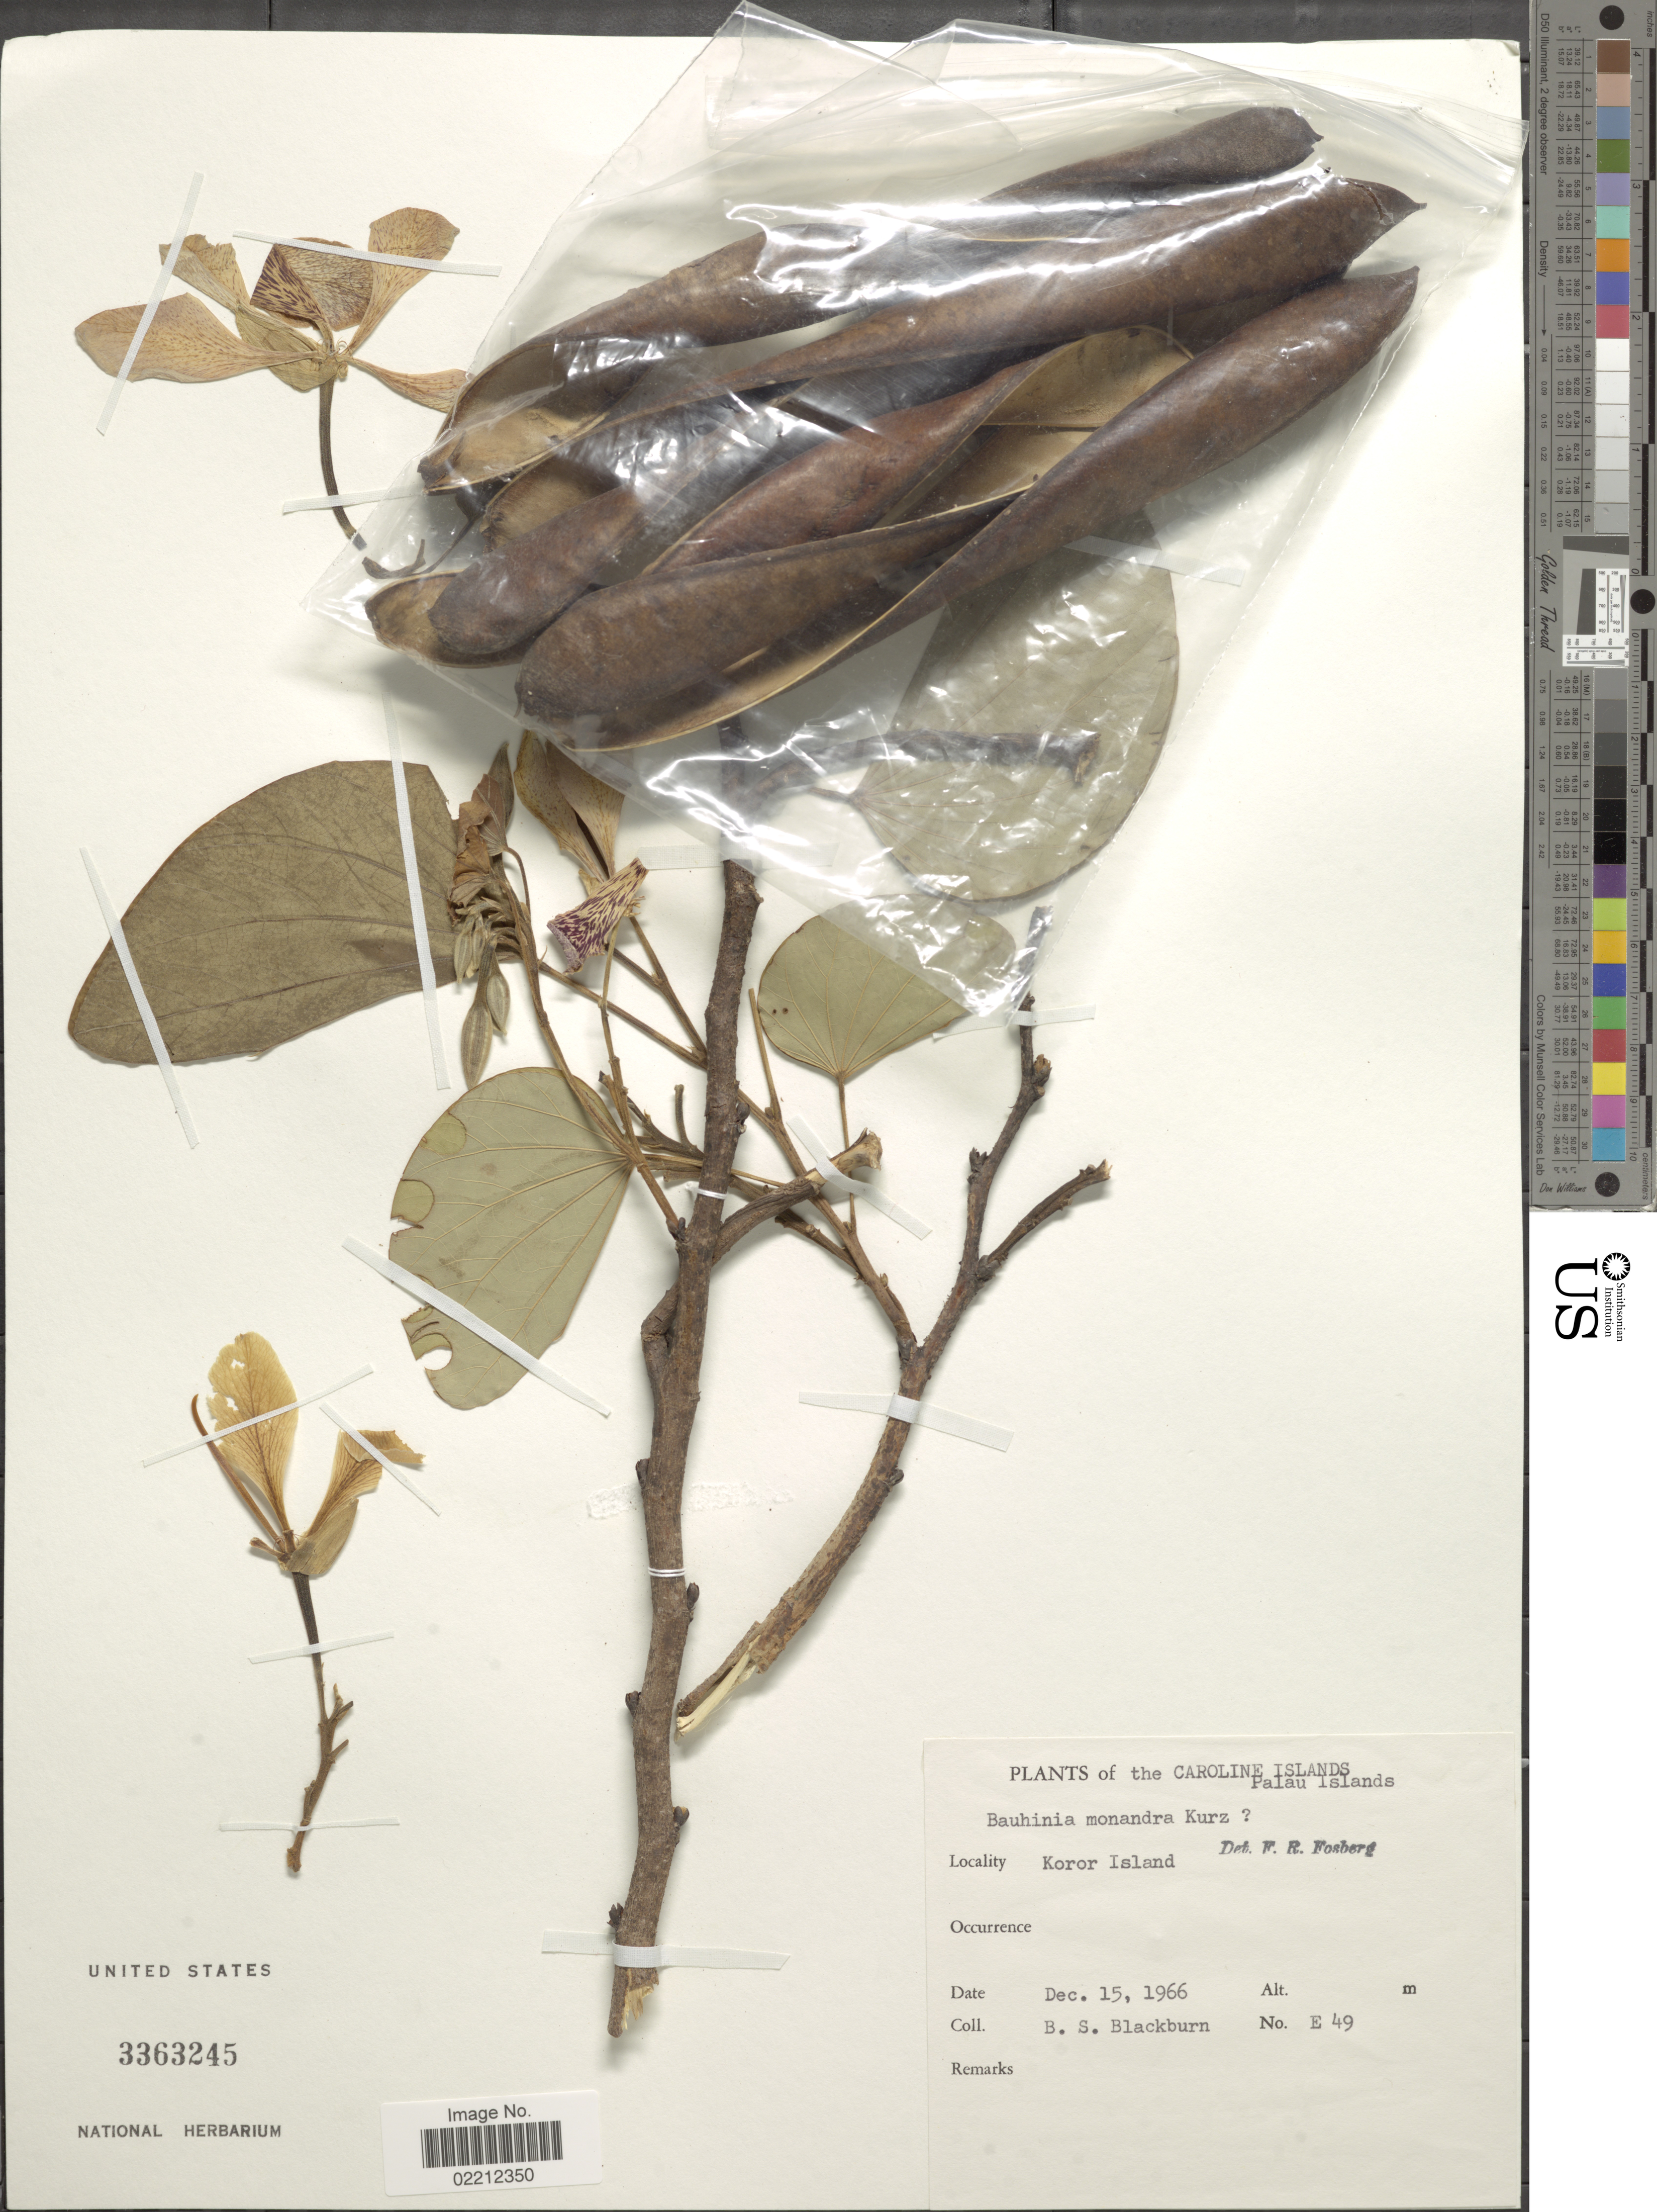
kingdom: Plantae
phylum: Tracheophyta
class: Magnoliopsida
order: Fabales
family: Fabaceae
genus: Bauhinia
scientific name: Bauhinia monandra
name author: Kurz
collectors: B. S. Blackburn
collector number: E49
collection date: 1966-12-15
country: Palau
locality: Caroline Islands. Koror Islands.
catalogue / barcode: US 3363245